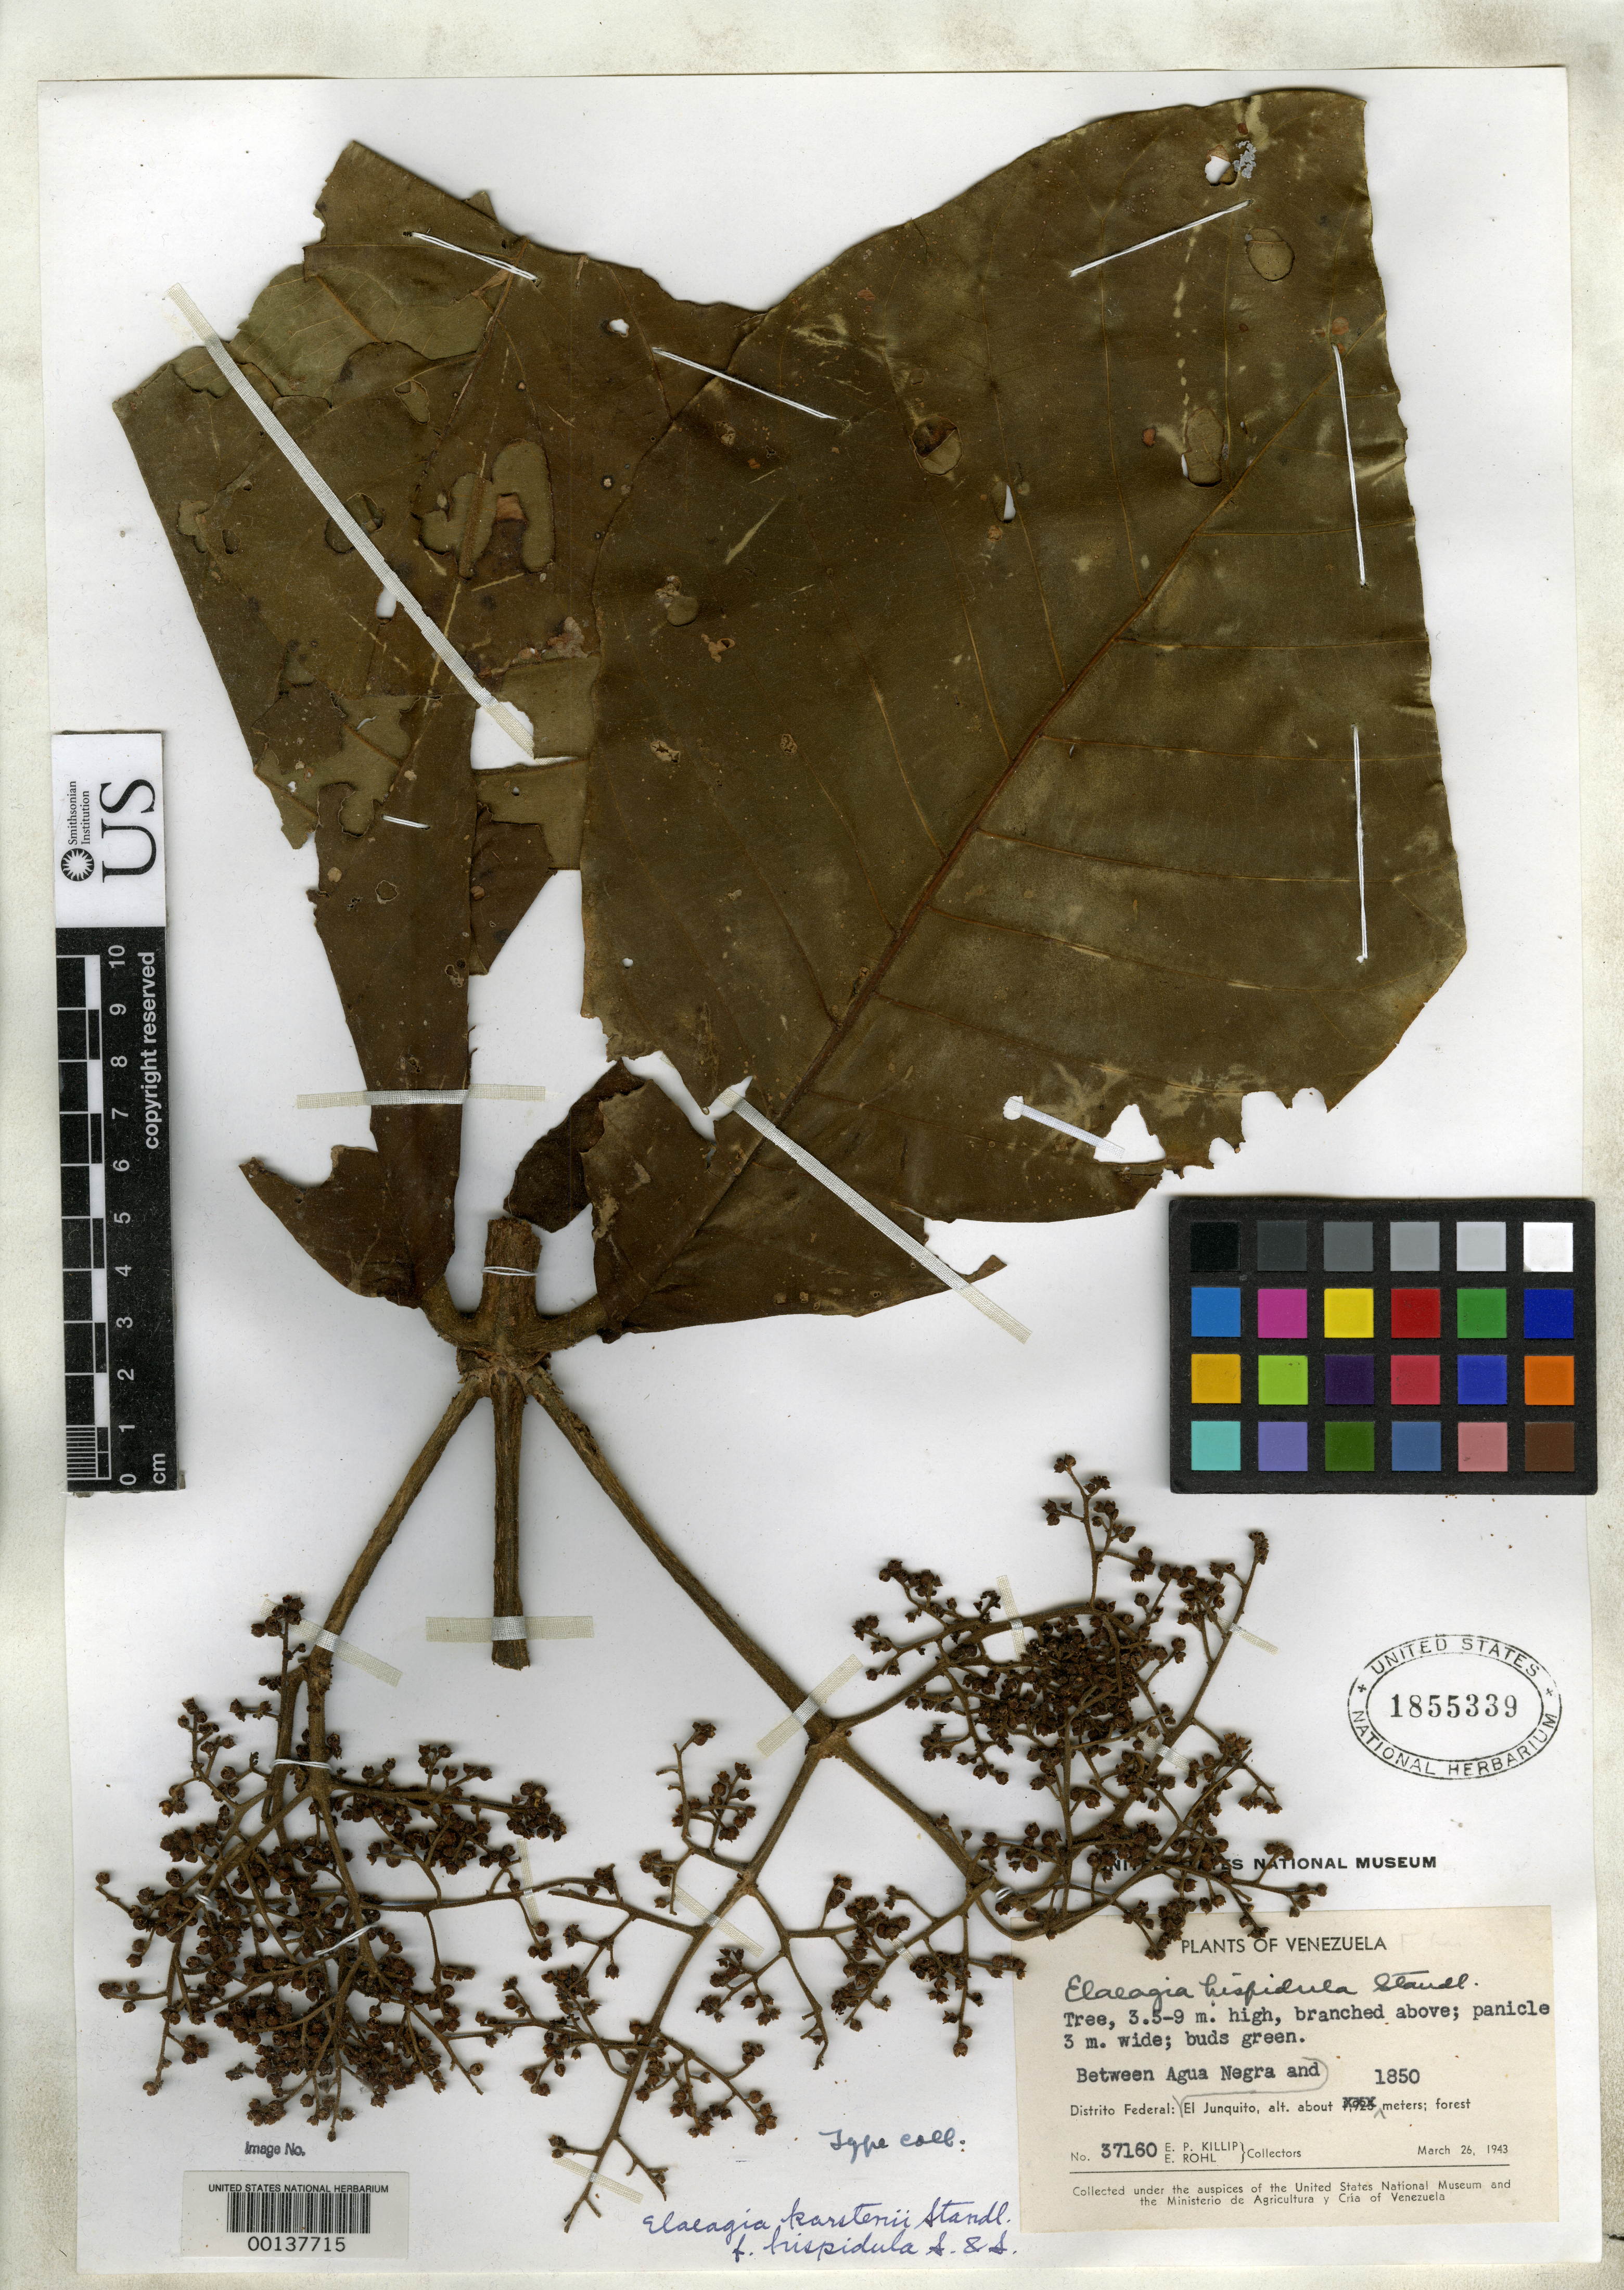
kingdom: Plantae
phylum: Tracheophyta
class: Magnoliopsida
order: Gentianales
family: Rubiaceae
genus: Elaeagia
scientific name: Elaeagia karstenii f. hispidula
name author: Standl. & Steyerm.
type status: Isotype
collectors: E. P. Killip & E. Röhl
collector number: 37160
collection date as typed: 26 Mar 1943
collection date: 1943-03-26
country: Venezuela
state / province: Distrito Federal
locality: Between Agua Negra & El Junquito.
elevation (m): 1850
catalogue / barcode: US 1855339